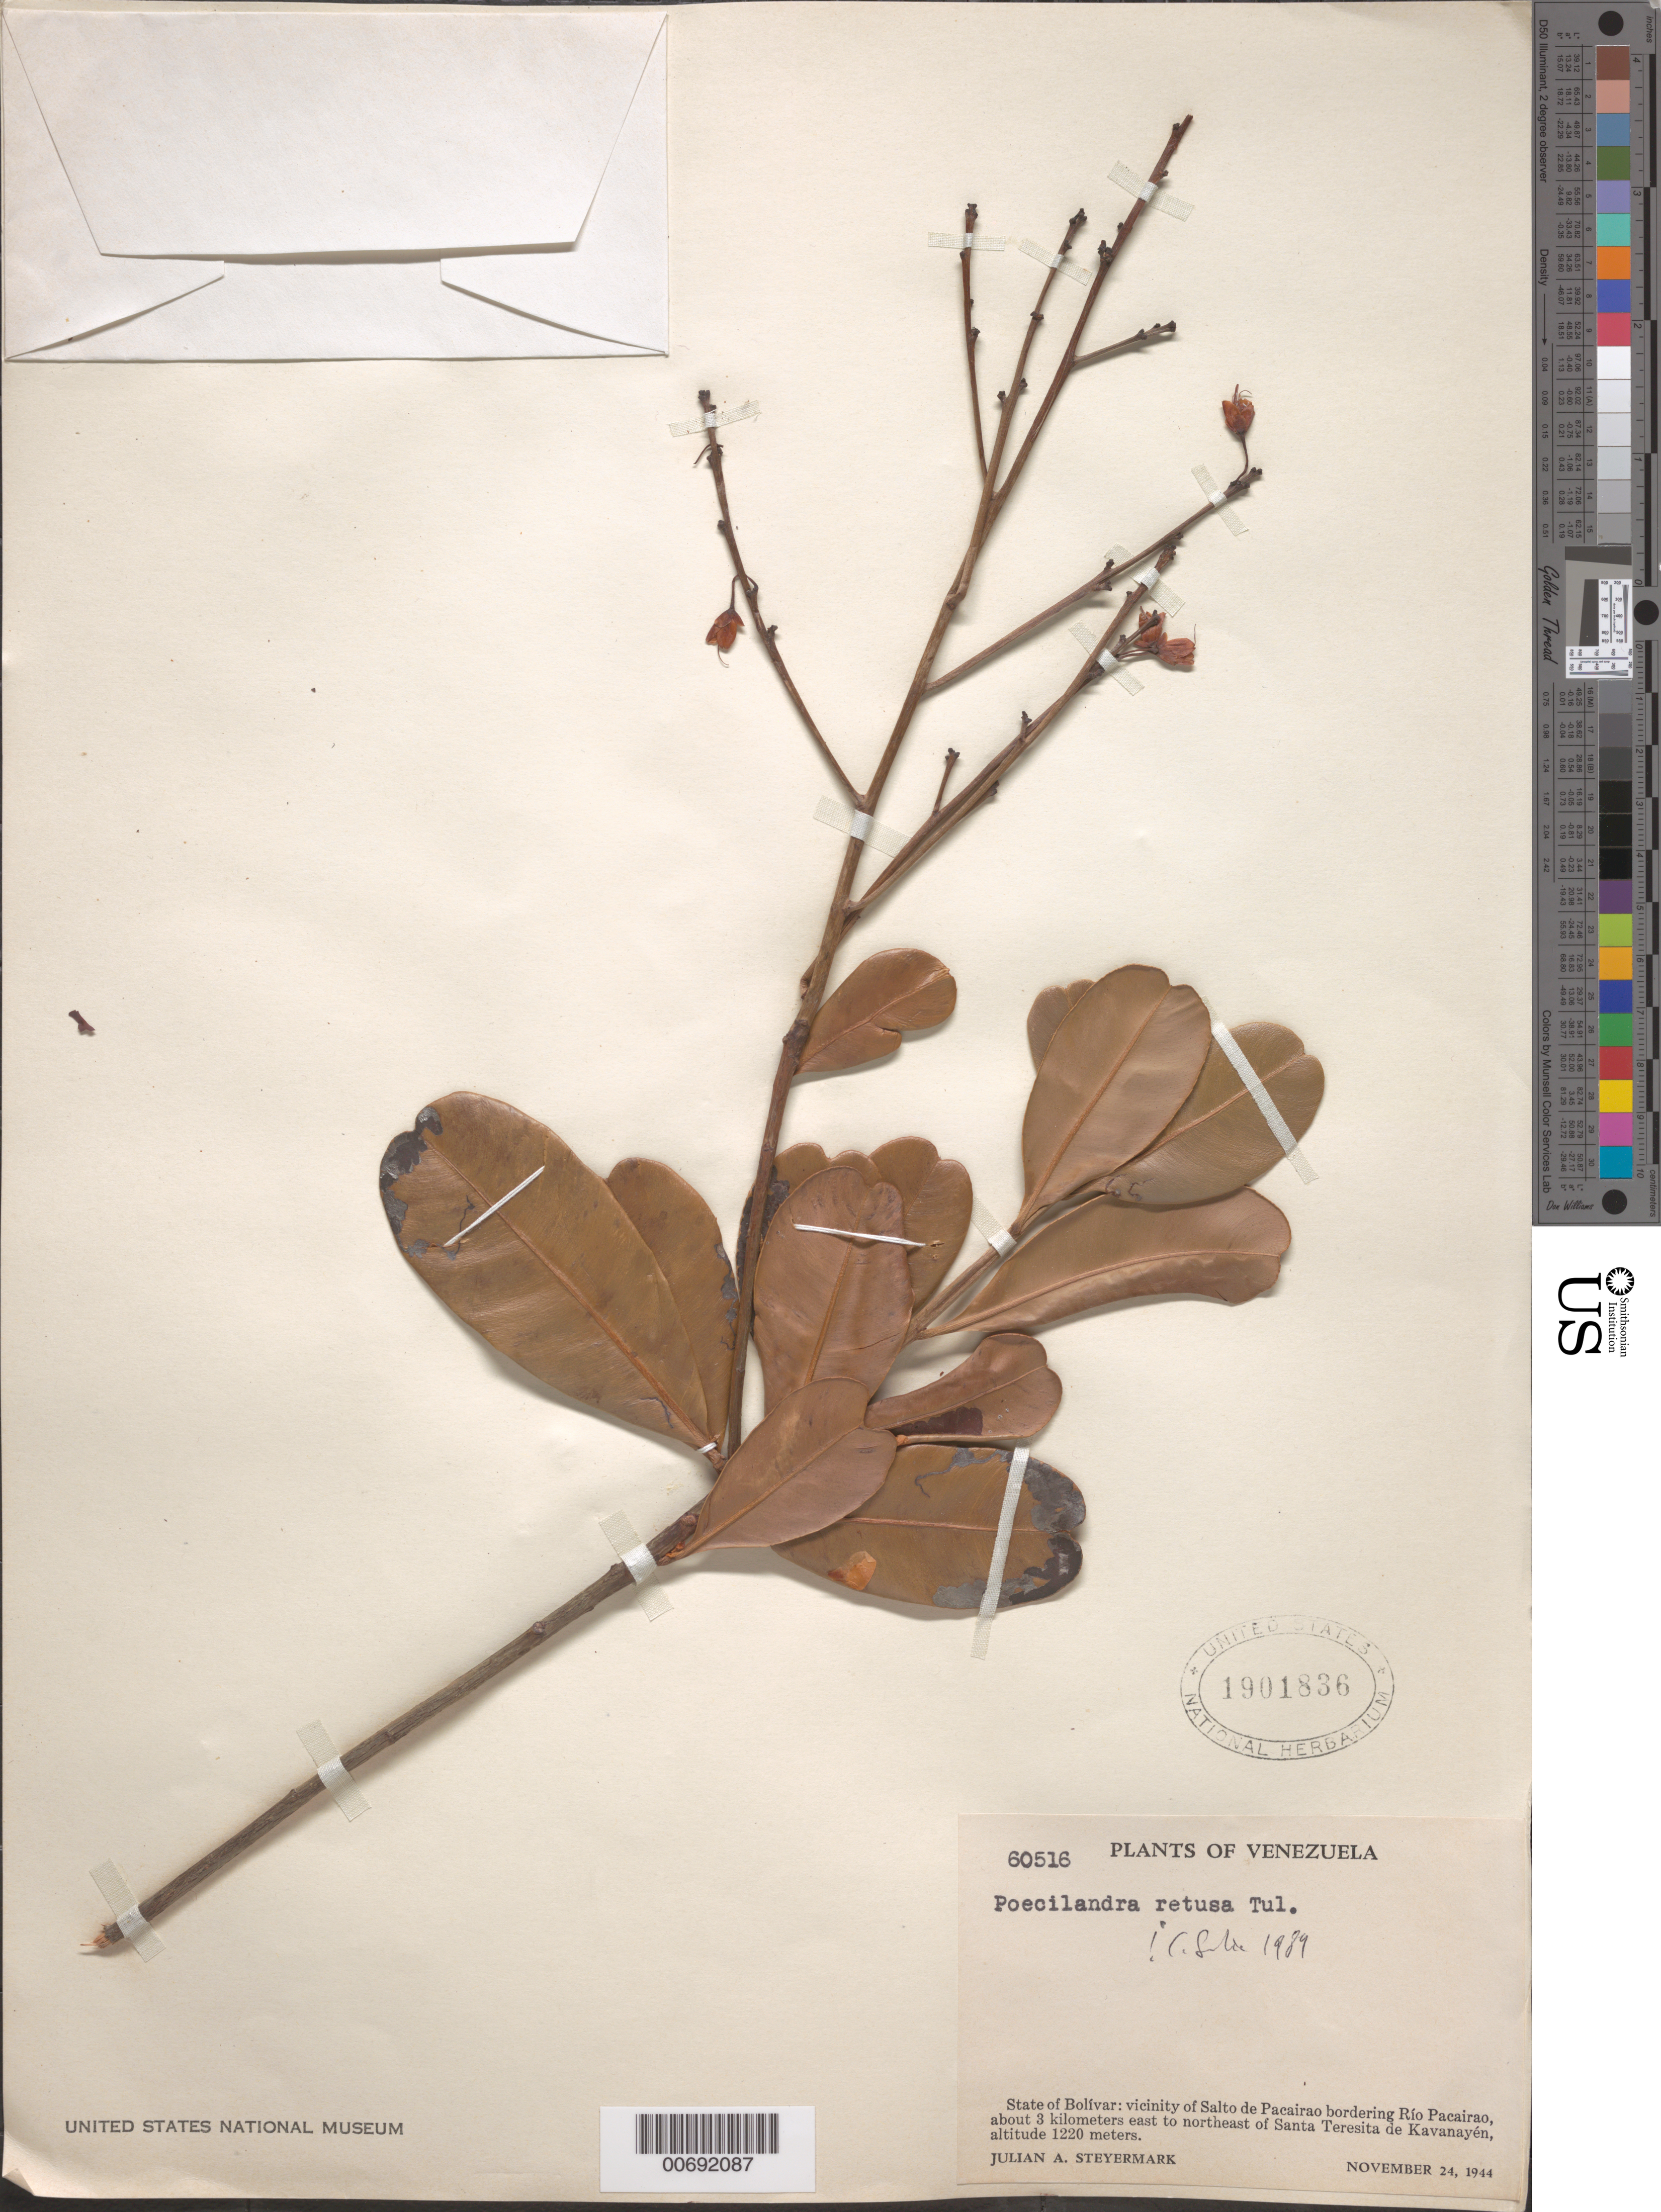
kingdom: Plantae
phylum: Tracheophyta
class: Magnoliopsida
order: Malpighiales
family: Ochnaceae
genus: Poecilandra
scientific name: Poecilandra retusa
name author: Tul.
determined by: Sastre, C. H. L.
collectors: J. Steyermark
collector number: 60516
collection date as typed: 24-Nov-44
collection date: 1944-11-24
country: Venezuela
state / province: Bolívar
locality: Salto Pacairao, along Río Pacairao, 3 km E-NE of Santa Teresita de Kavanayén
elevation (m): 1220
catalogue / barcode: US 1901836